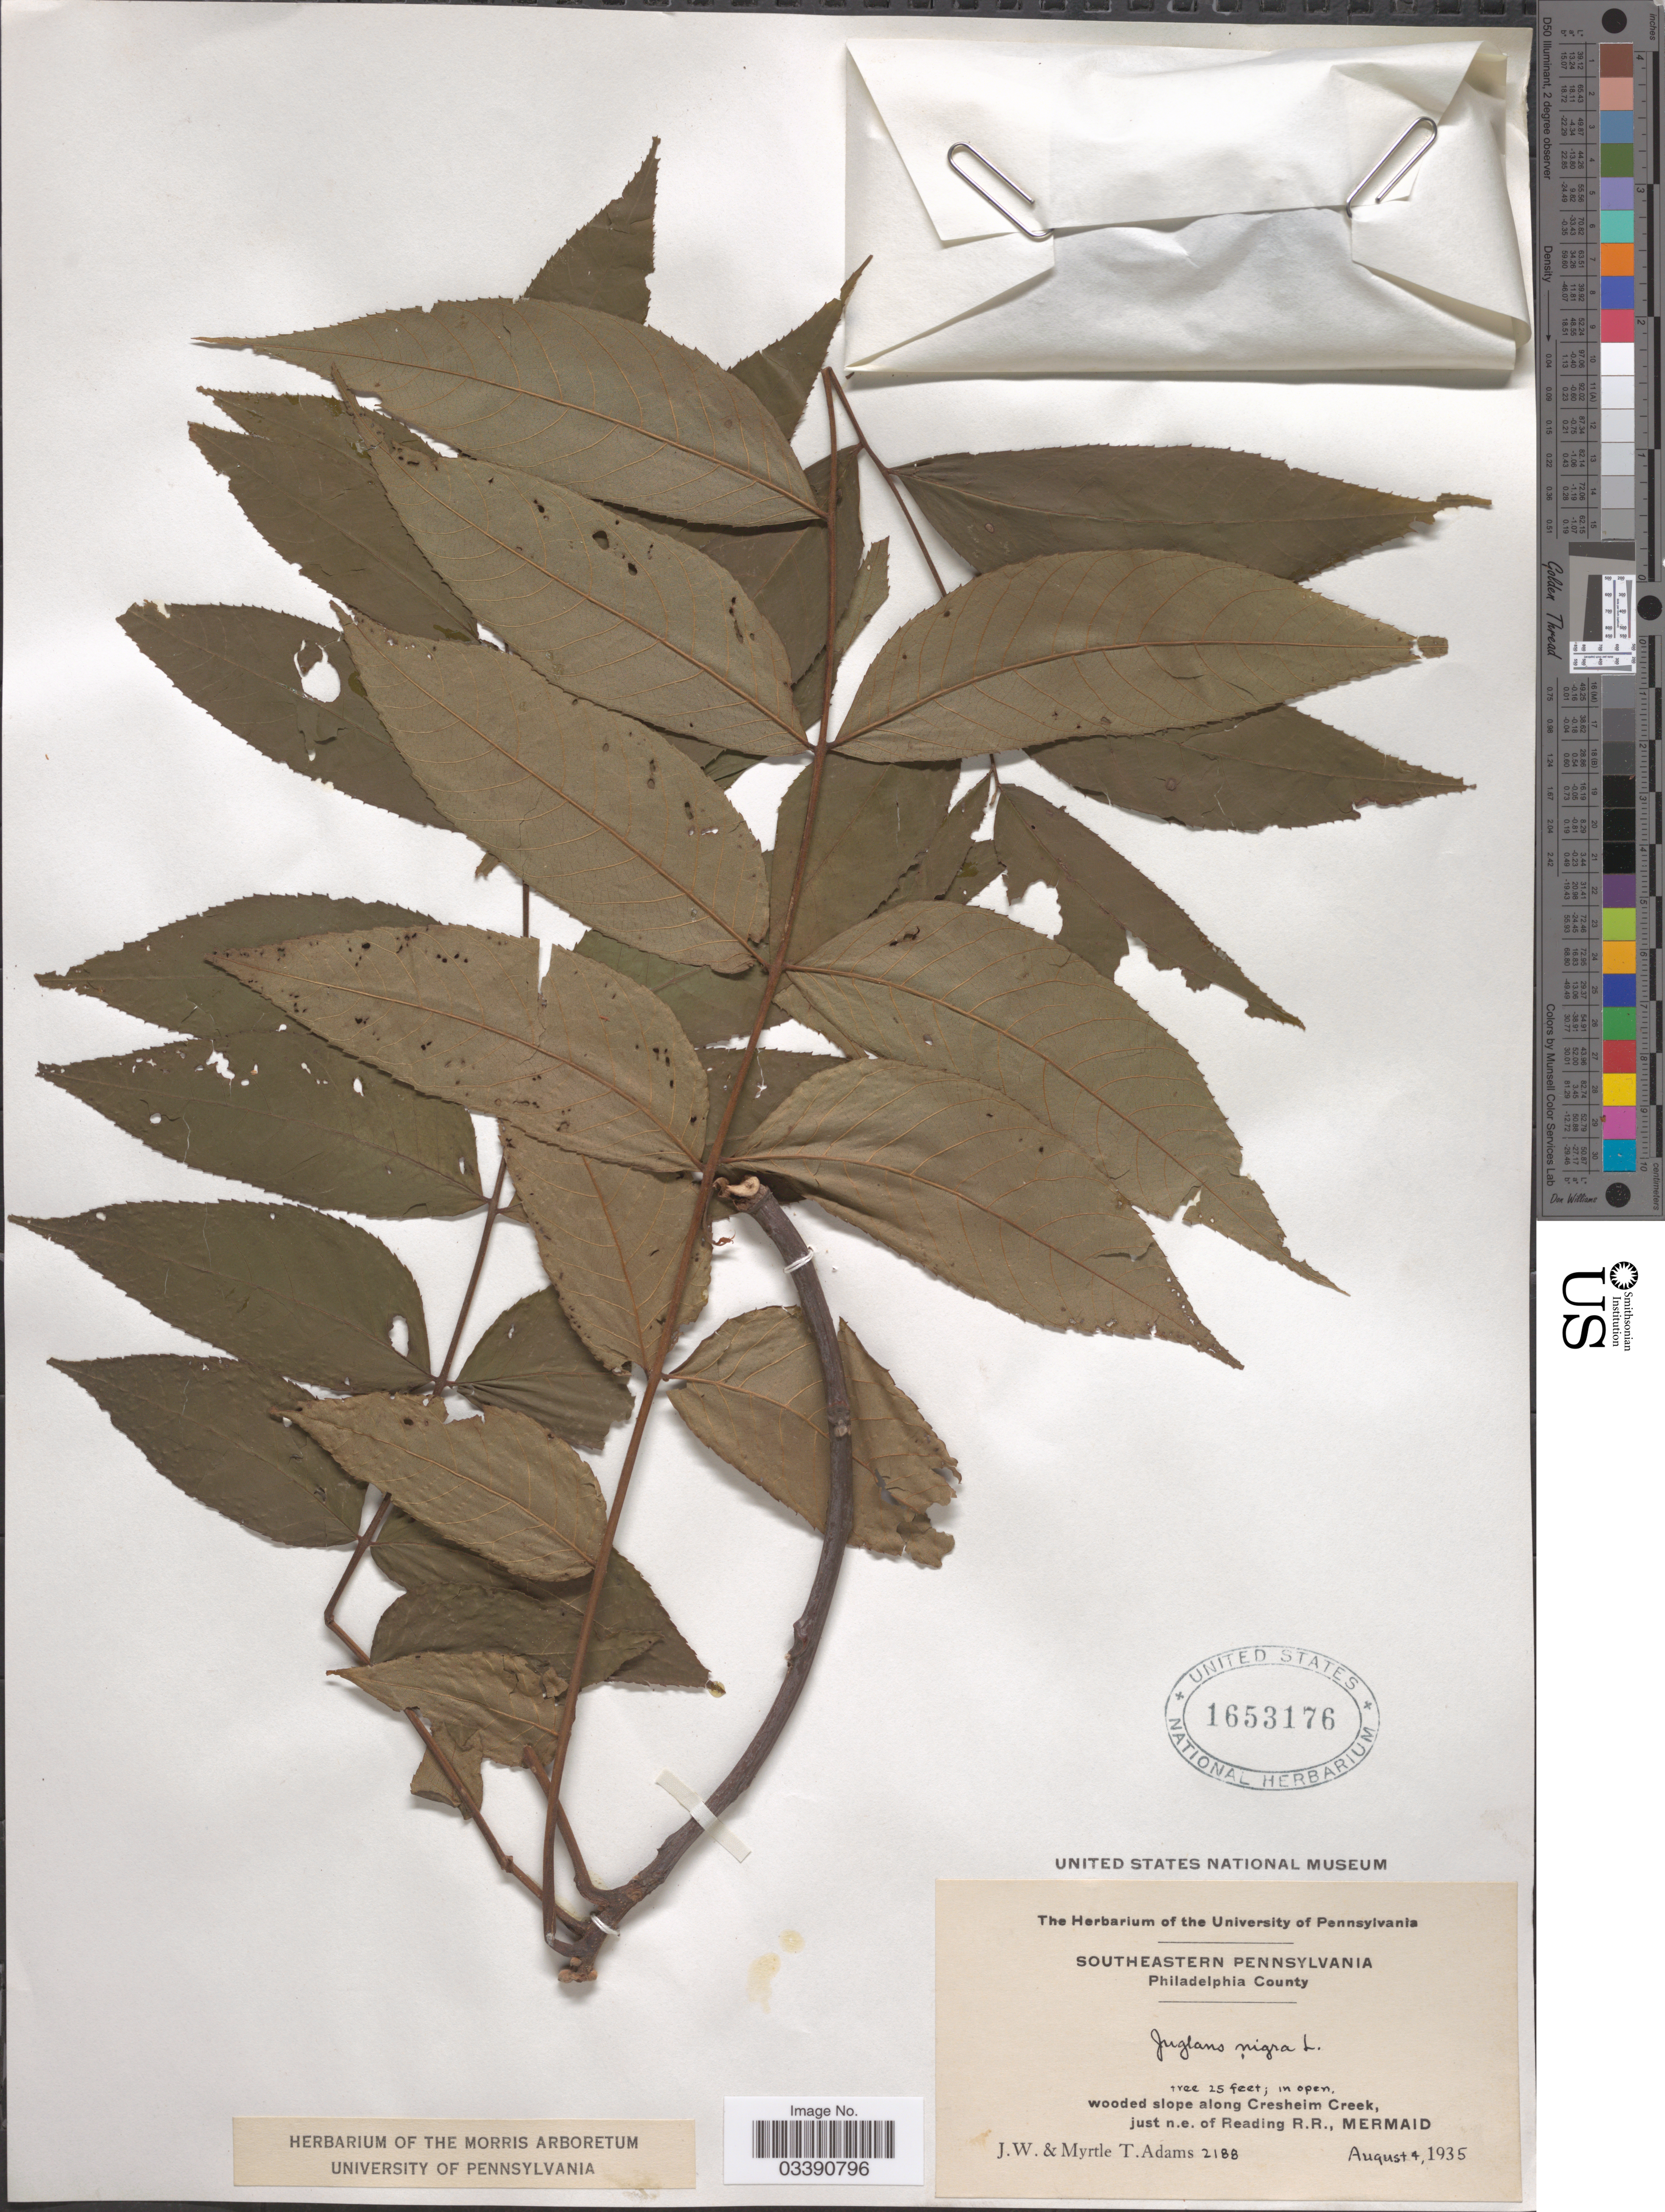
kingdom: Plantae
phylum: Tracheophyta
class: Magnoliopsida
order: Fagales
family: Juglandaceae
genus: Juglans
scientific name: Juglans nigra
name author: L.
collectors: J. Adams & M. T. Adams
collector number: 2188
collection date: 1935-08-04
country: United States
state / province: Pennsylvania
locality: Southeastern Pennsylvania. Philadelphia County. Wooded slope along Cresheim Creek, just n.e. of Reading, R.R., Mermaid.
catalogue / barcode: US 1653176